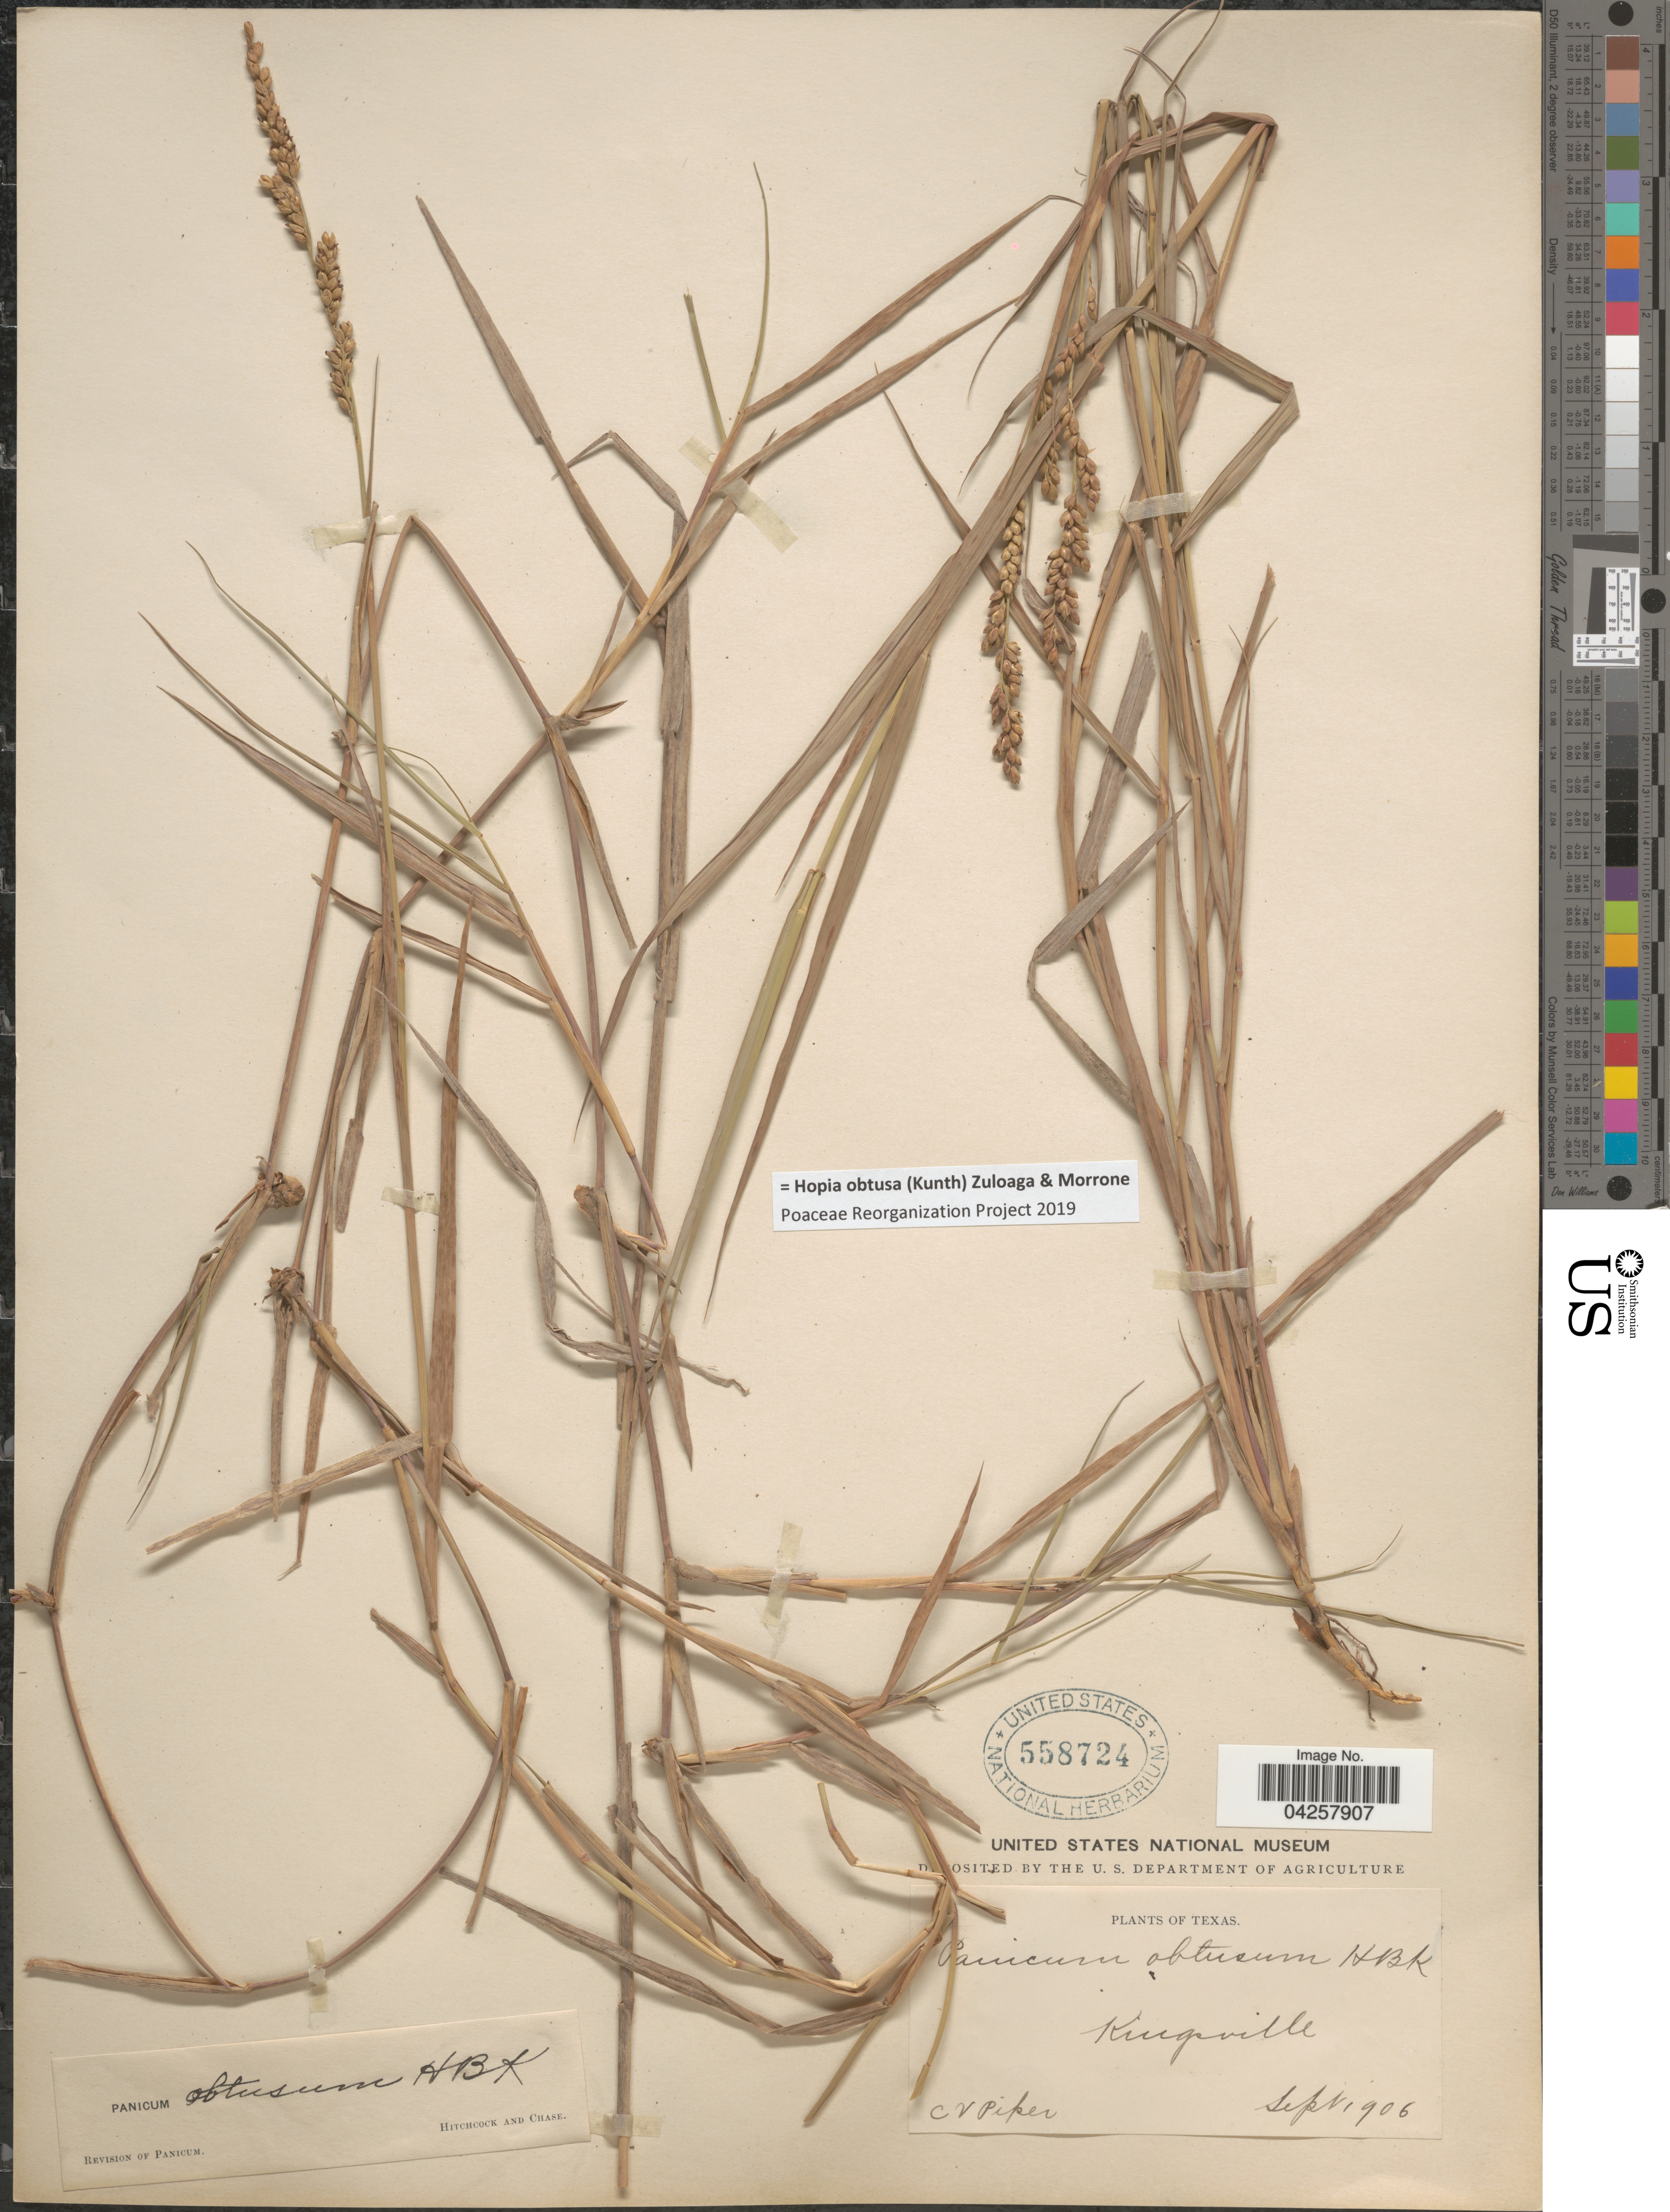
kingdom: Plantae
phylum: Tracheophyta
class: Liliopsida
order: Poales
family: Poaceae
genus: Hopia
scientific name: Hopia obtusa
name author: (Kunth) Zuloaga & Morrone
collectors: C. V. Piper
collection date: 1906-09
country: United States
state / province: Texas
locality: Kingsville.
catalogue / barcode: US 558724